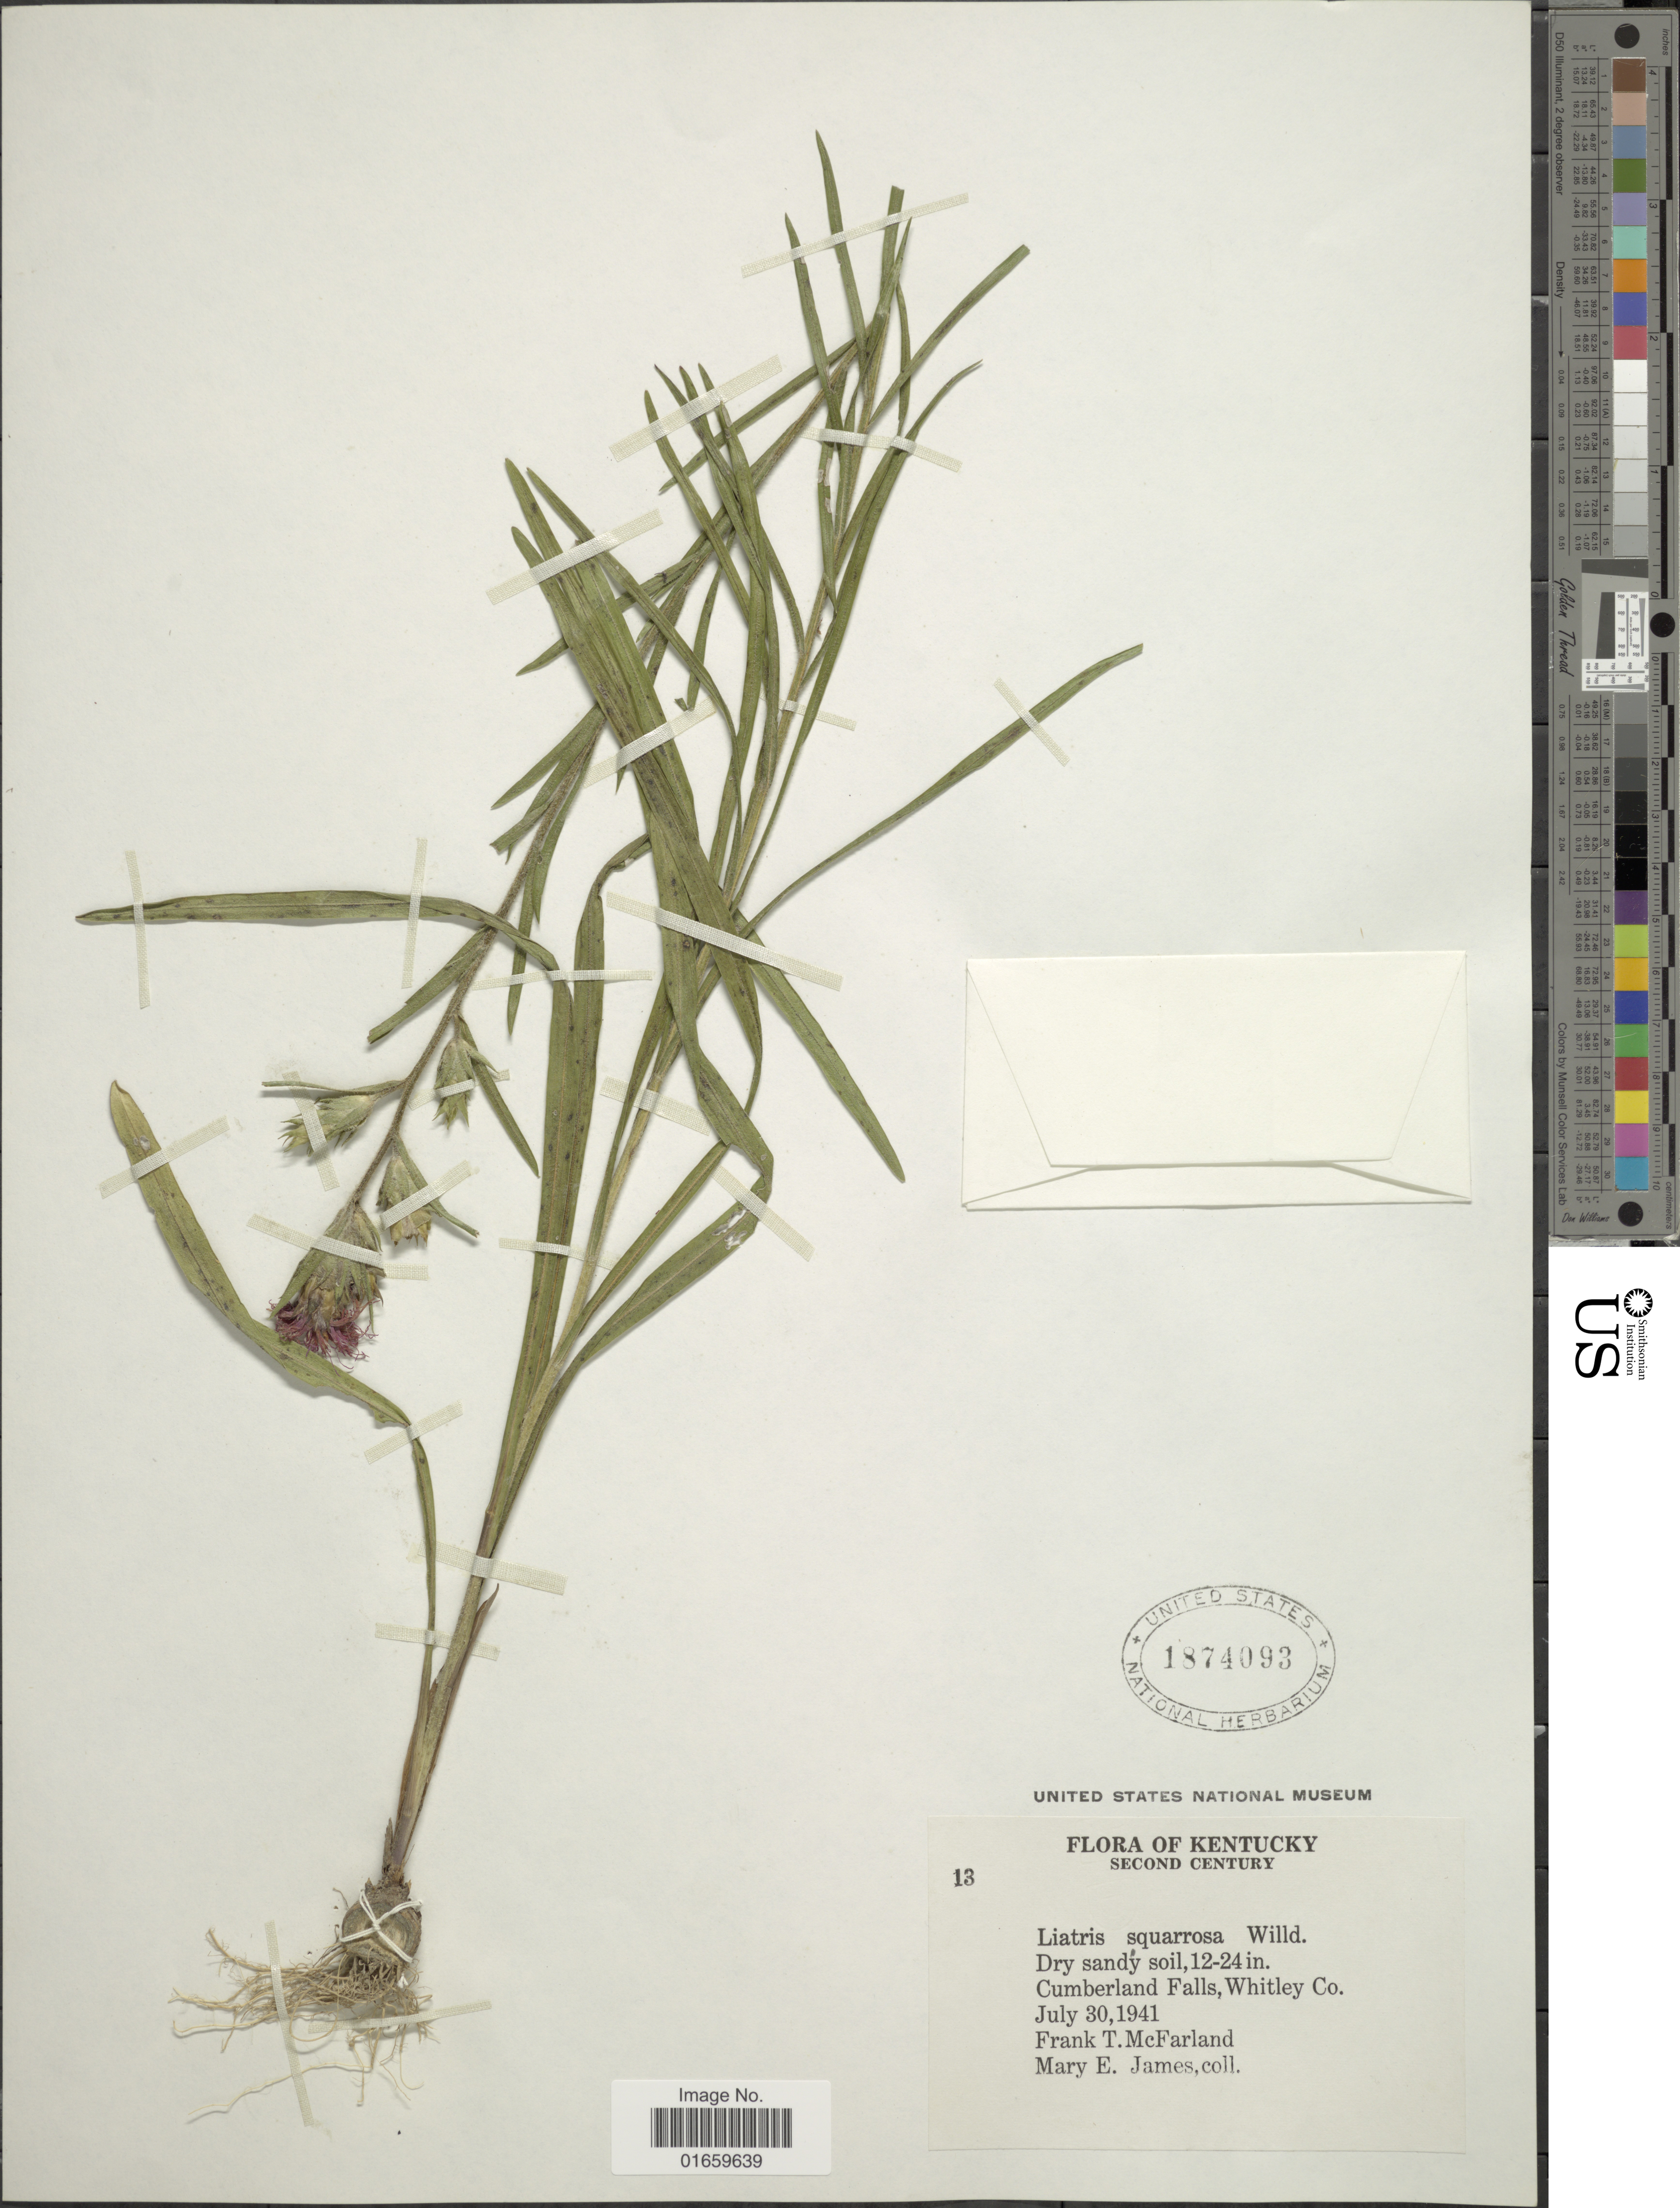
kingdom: Plantae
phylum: Tracheophyta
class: Magnoliopsida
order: Asterales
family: Asteraceae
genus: Liatris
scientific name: Liatris squarrosa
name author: (L.) Michx.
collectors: F. McFarland & M. James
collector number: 13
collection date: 1941-07-30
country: United States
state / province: Kentucky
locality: Cumberland Falls, Whitley Co. Second Century.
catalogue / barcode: US 1874093